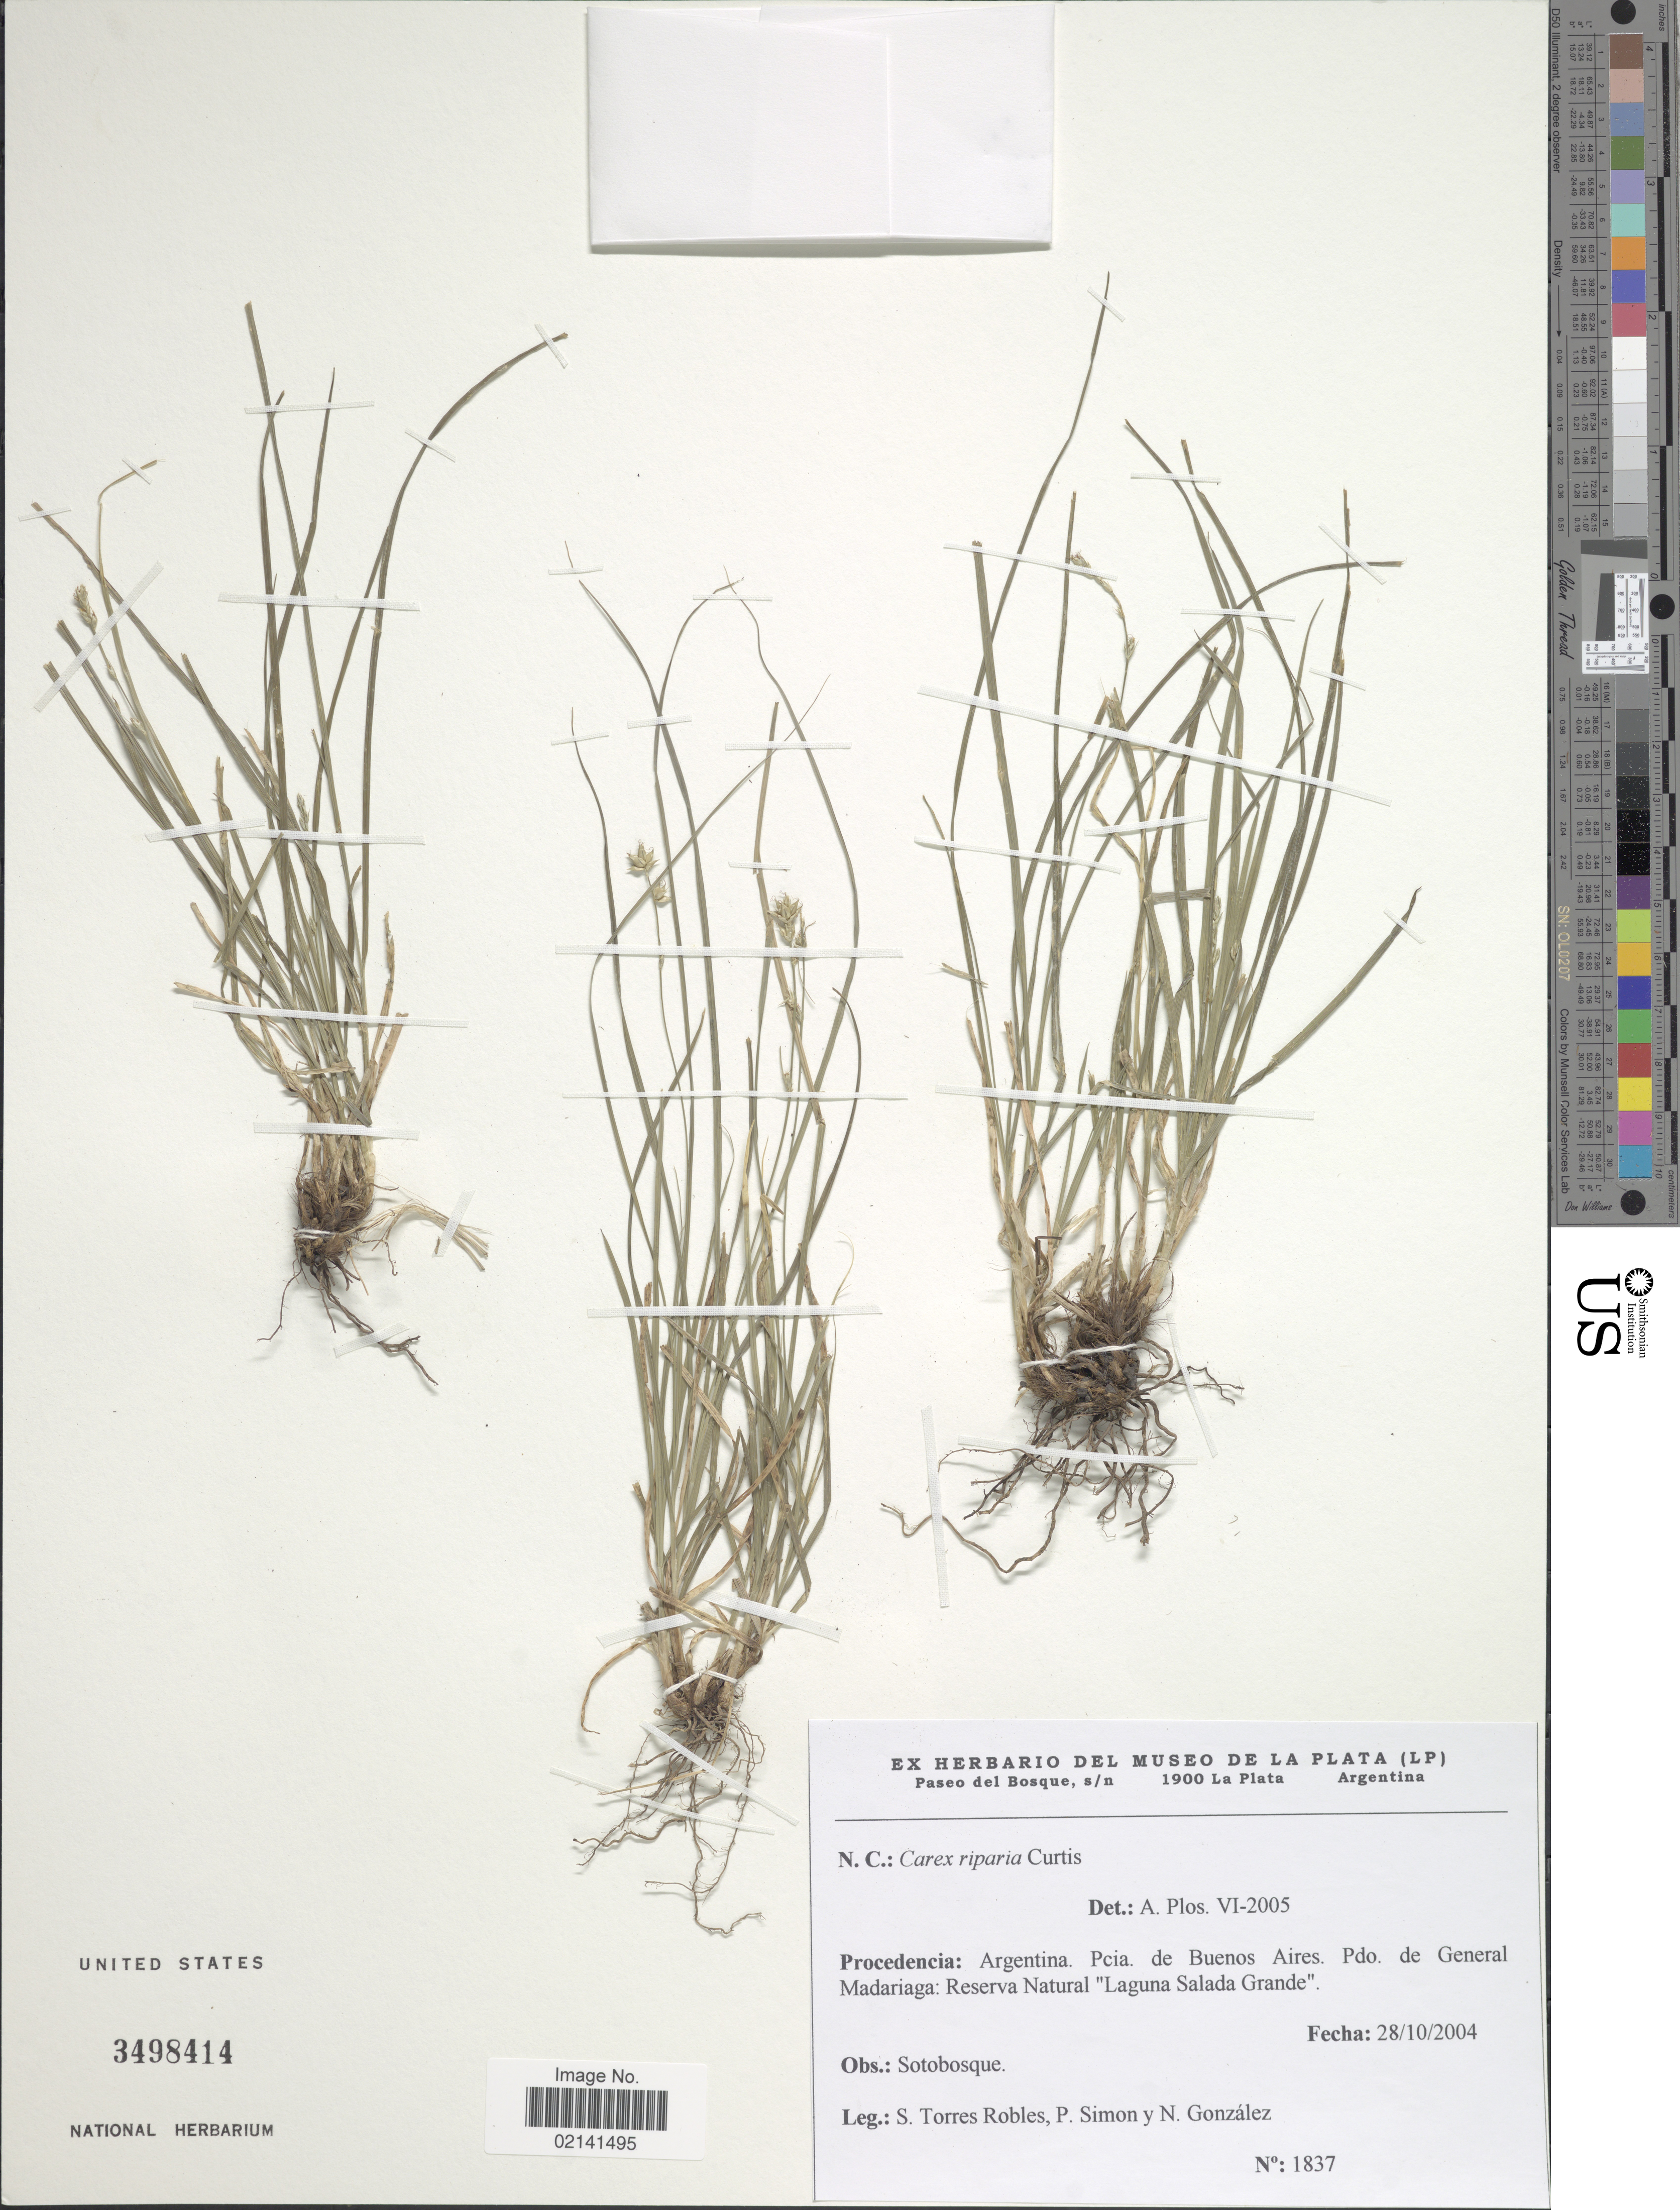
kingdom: Plantae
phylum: Tracheophyta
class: Liliopsida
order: Poales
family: Cyperaceae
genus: Carex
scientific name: Carex divulsa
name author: Stokes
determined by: Jimnéz-Mejias, Pedro, (UPOS), Universidad Pablo de Olavide (SPAIN)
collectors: S. Torres Robles, P. Simon & N. Gonzalez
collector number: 1837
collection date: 2004-10-28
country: Argentina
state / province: Buenos Aires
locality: Procedencia: Argentina. Pcia. de Buenos Aires. Pdo. de General Madariaga: Reserva Natural "Laguna Salada Grande".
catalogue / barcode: US 3498414